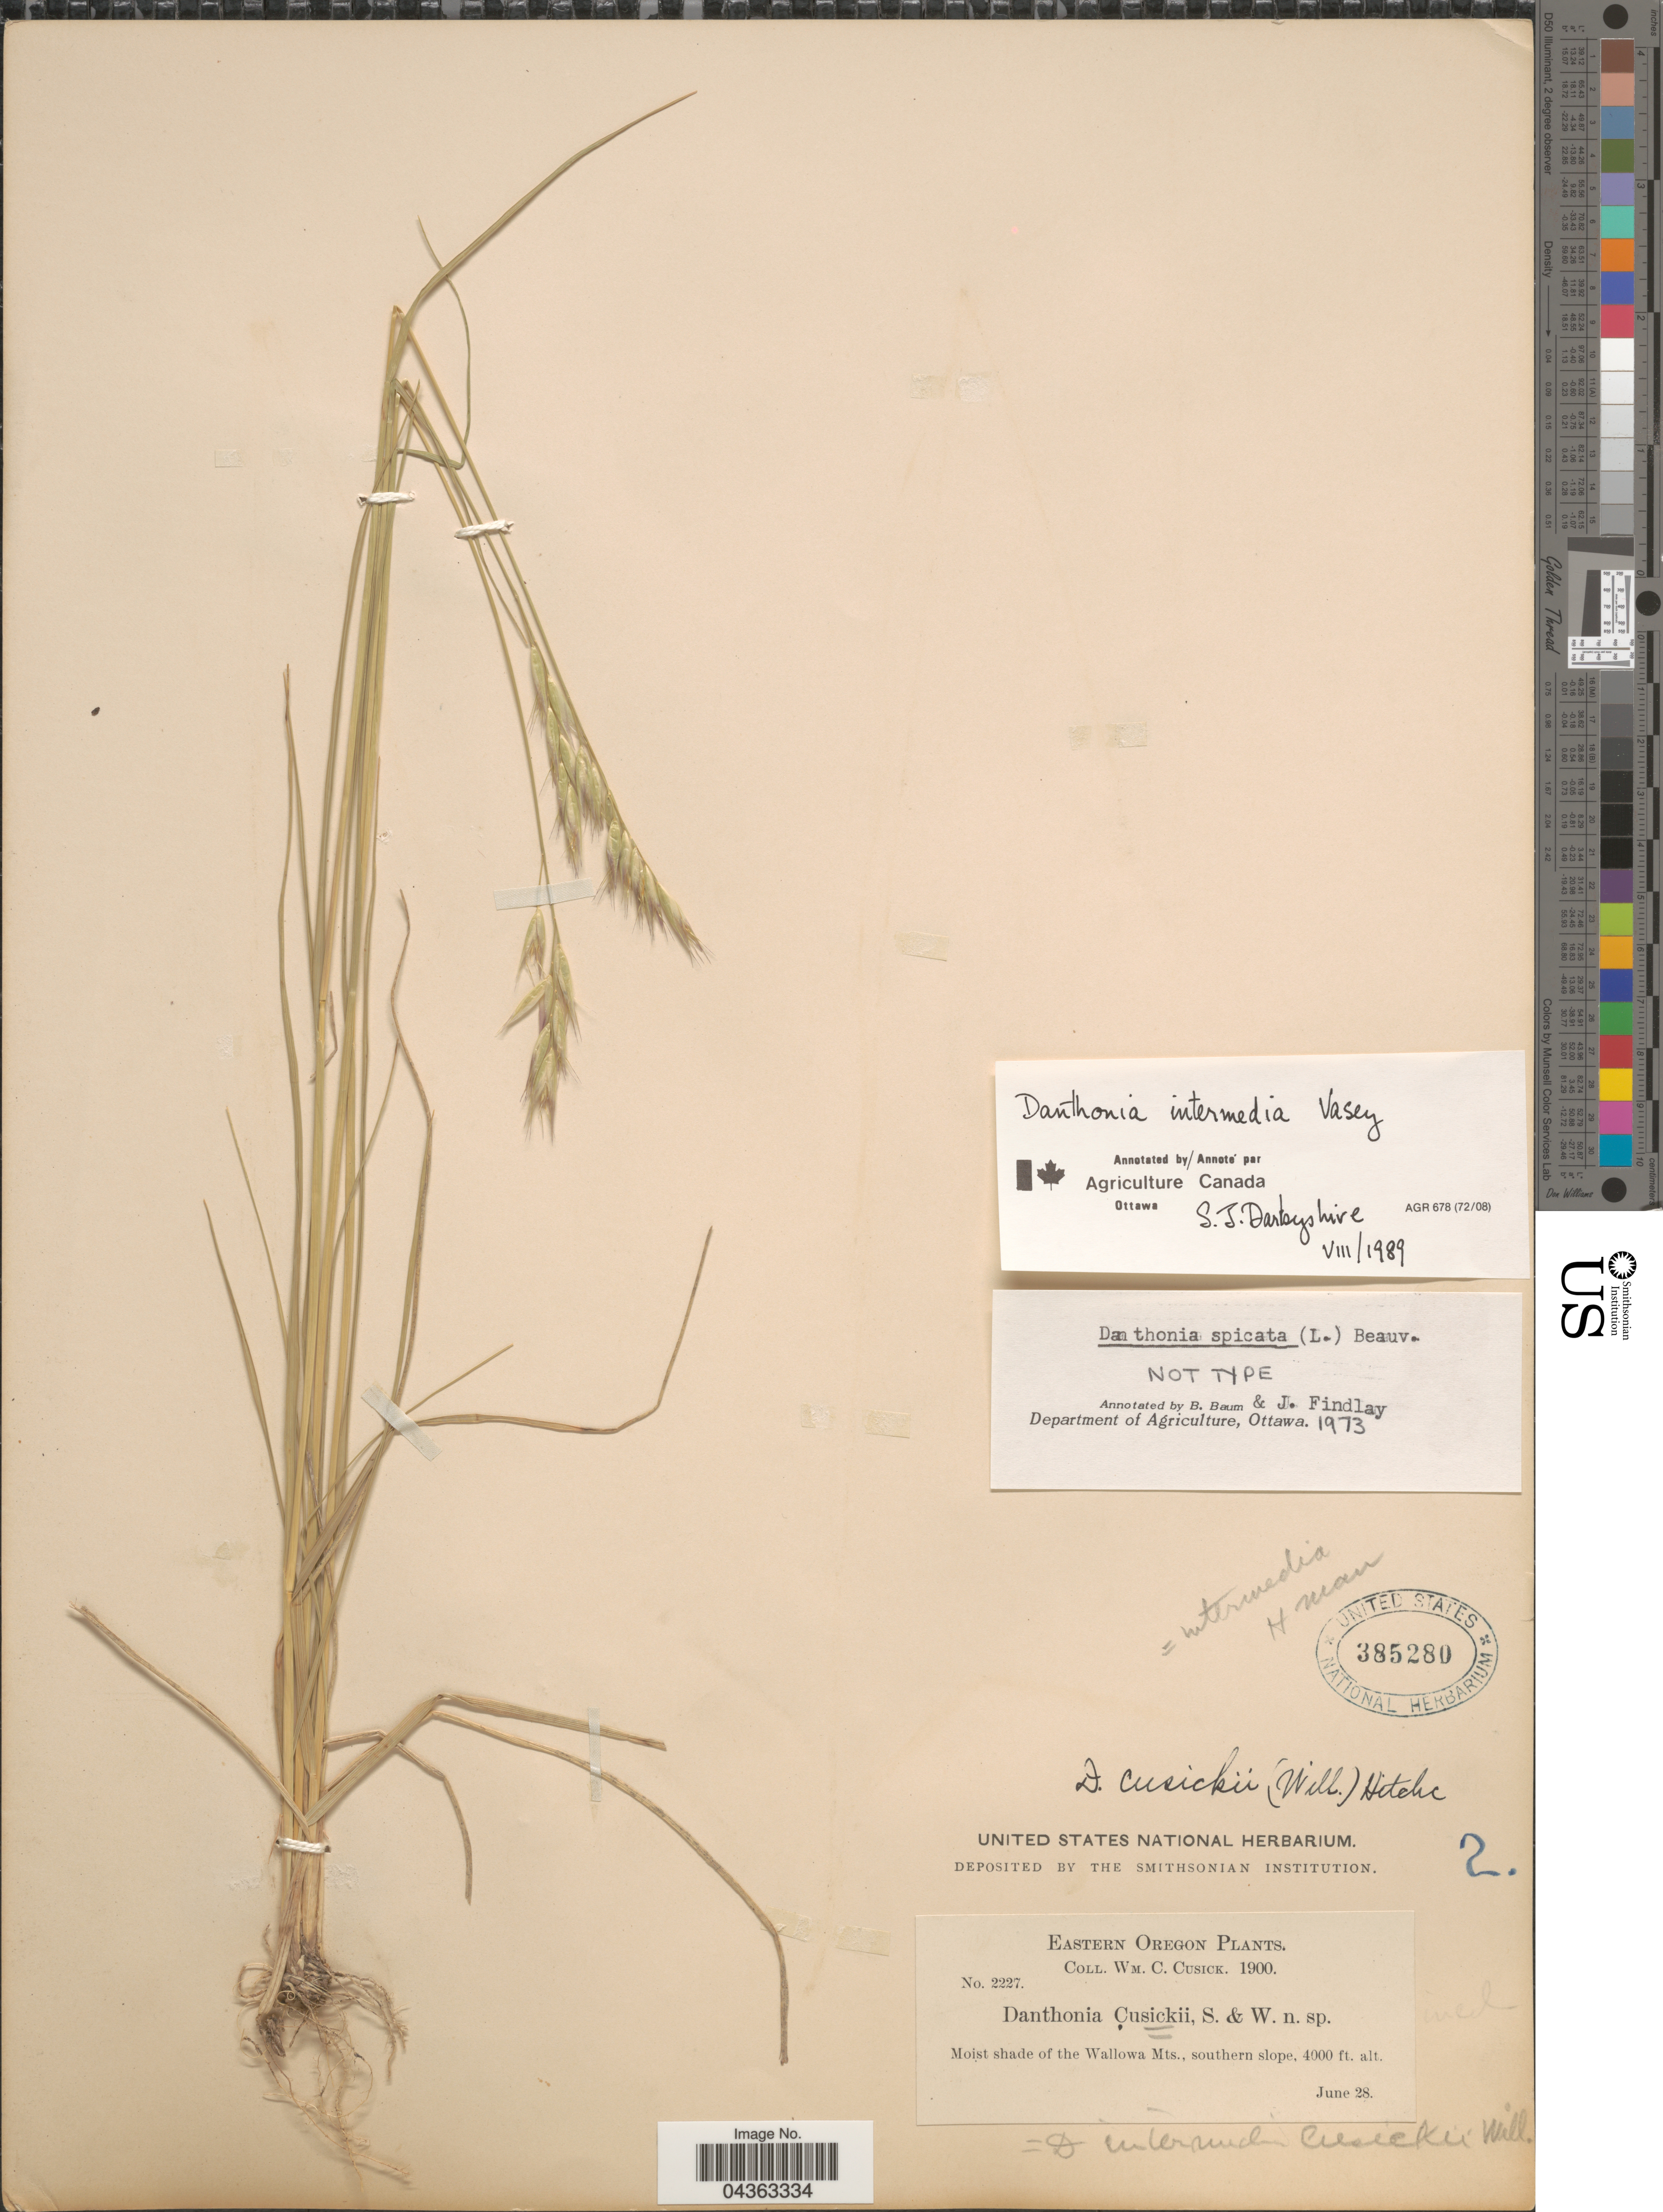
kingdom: Plantae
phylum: Tracheophyta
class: Liliopsida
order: Poales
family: Poaceae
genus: Danthonia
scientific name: Danthonia intermedia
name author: Vasey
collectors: W. C. Cusick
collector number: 2227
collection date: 1900-06-28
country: United States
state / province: Oregon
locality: Eastern Oregon. Moist shade of the Wallowa Mts., southern slope.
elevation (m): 1219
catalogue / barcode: US 385280